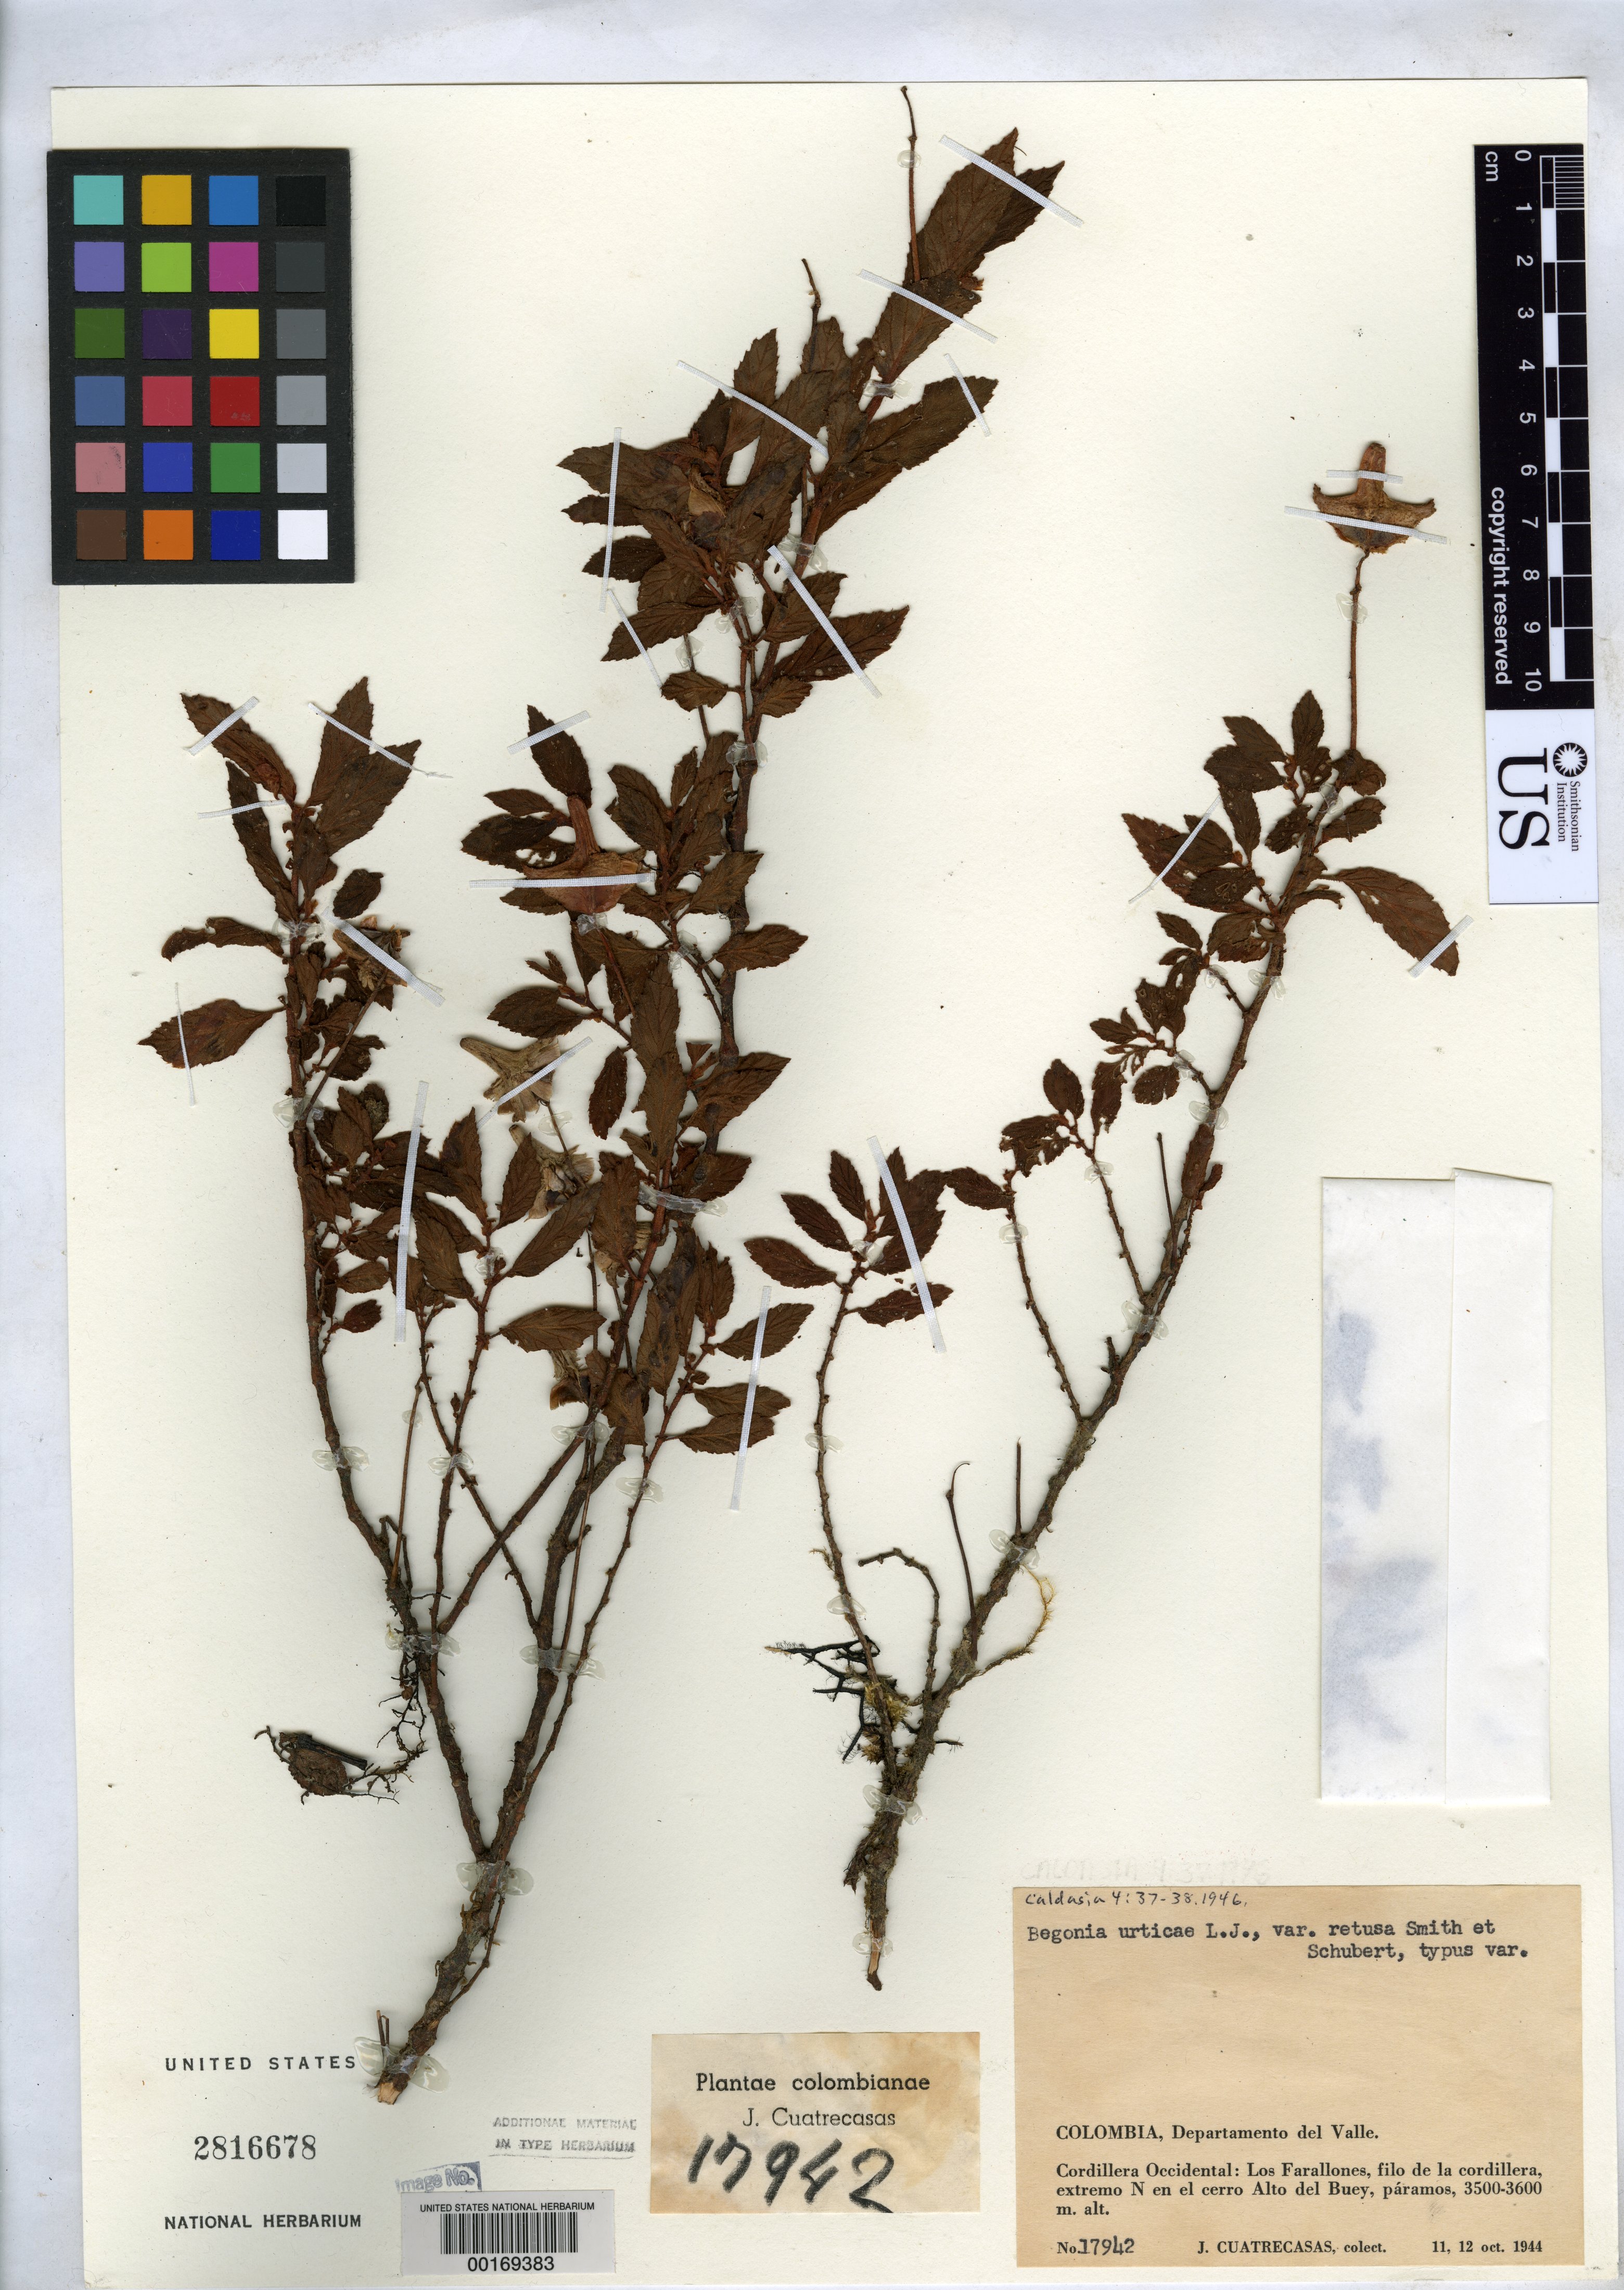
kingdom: Plantae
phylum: Tracheophyta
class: Magnoliopsida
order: Cucurbitales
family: Begoniaceae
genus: Begonia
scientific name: Begonia urticae var. retusa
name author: L.B. Sm. & B.G. Schub.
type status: Isotype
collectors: J. Cuatrecasas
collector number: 17942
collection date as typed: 11 Oct 1944 and 12 Oct 1944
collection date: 1944-10-11,1944-10-12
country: Colombia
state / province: Valle del Cauca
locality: Los Farallones, alto del Buey.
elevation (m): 3500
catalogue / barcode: US 2816678